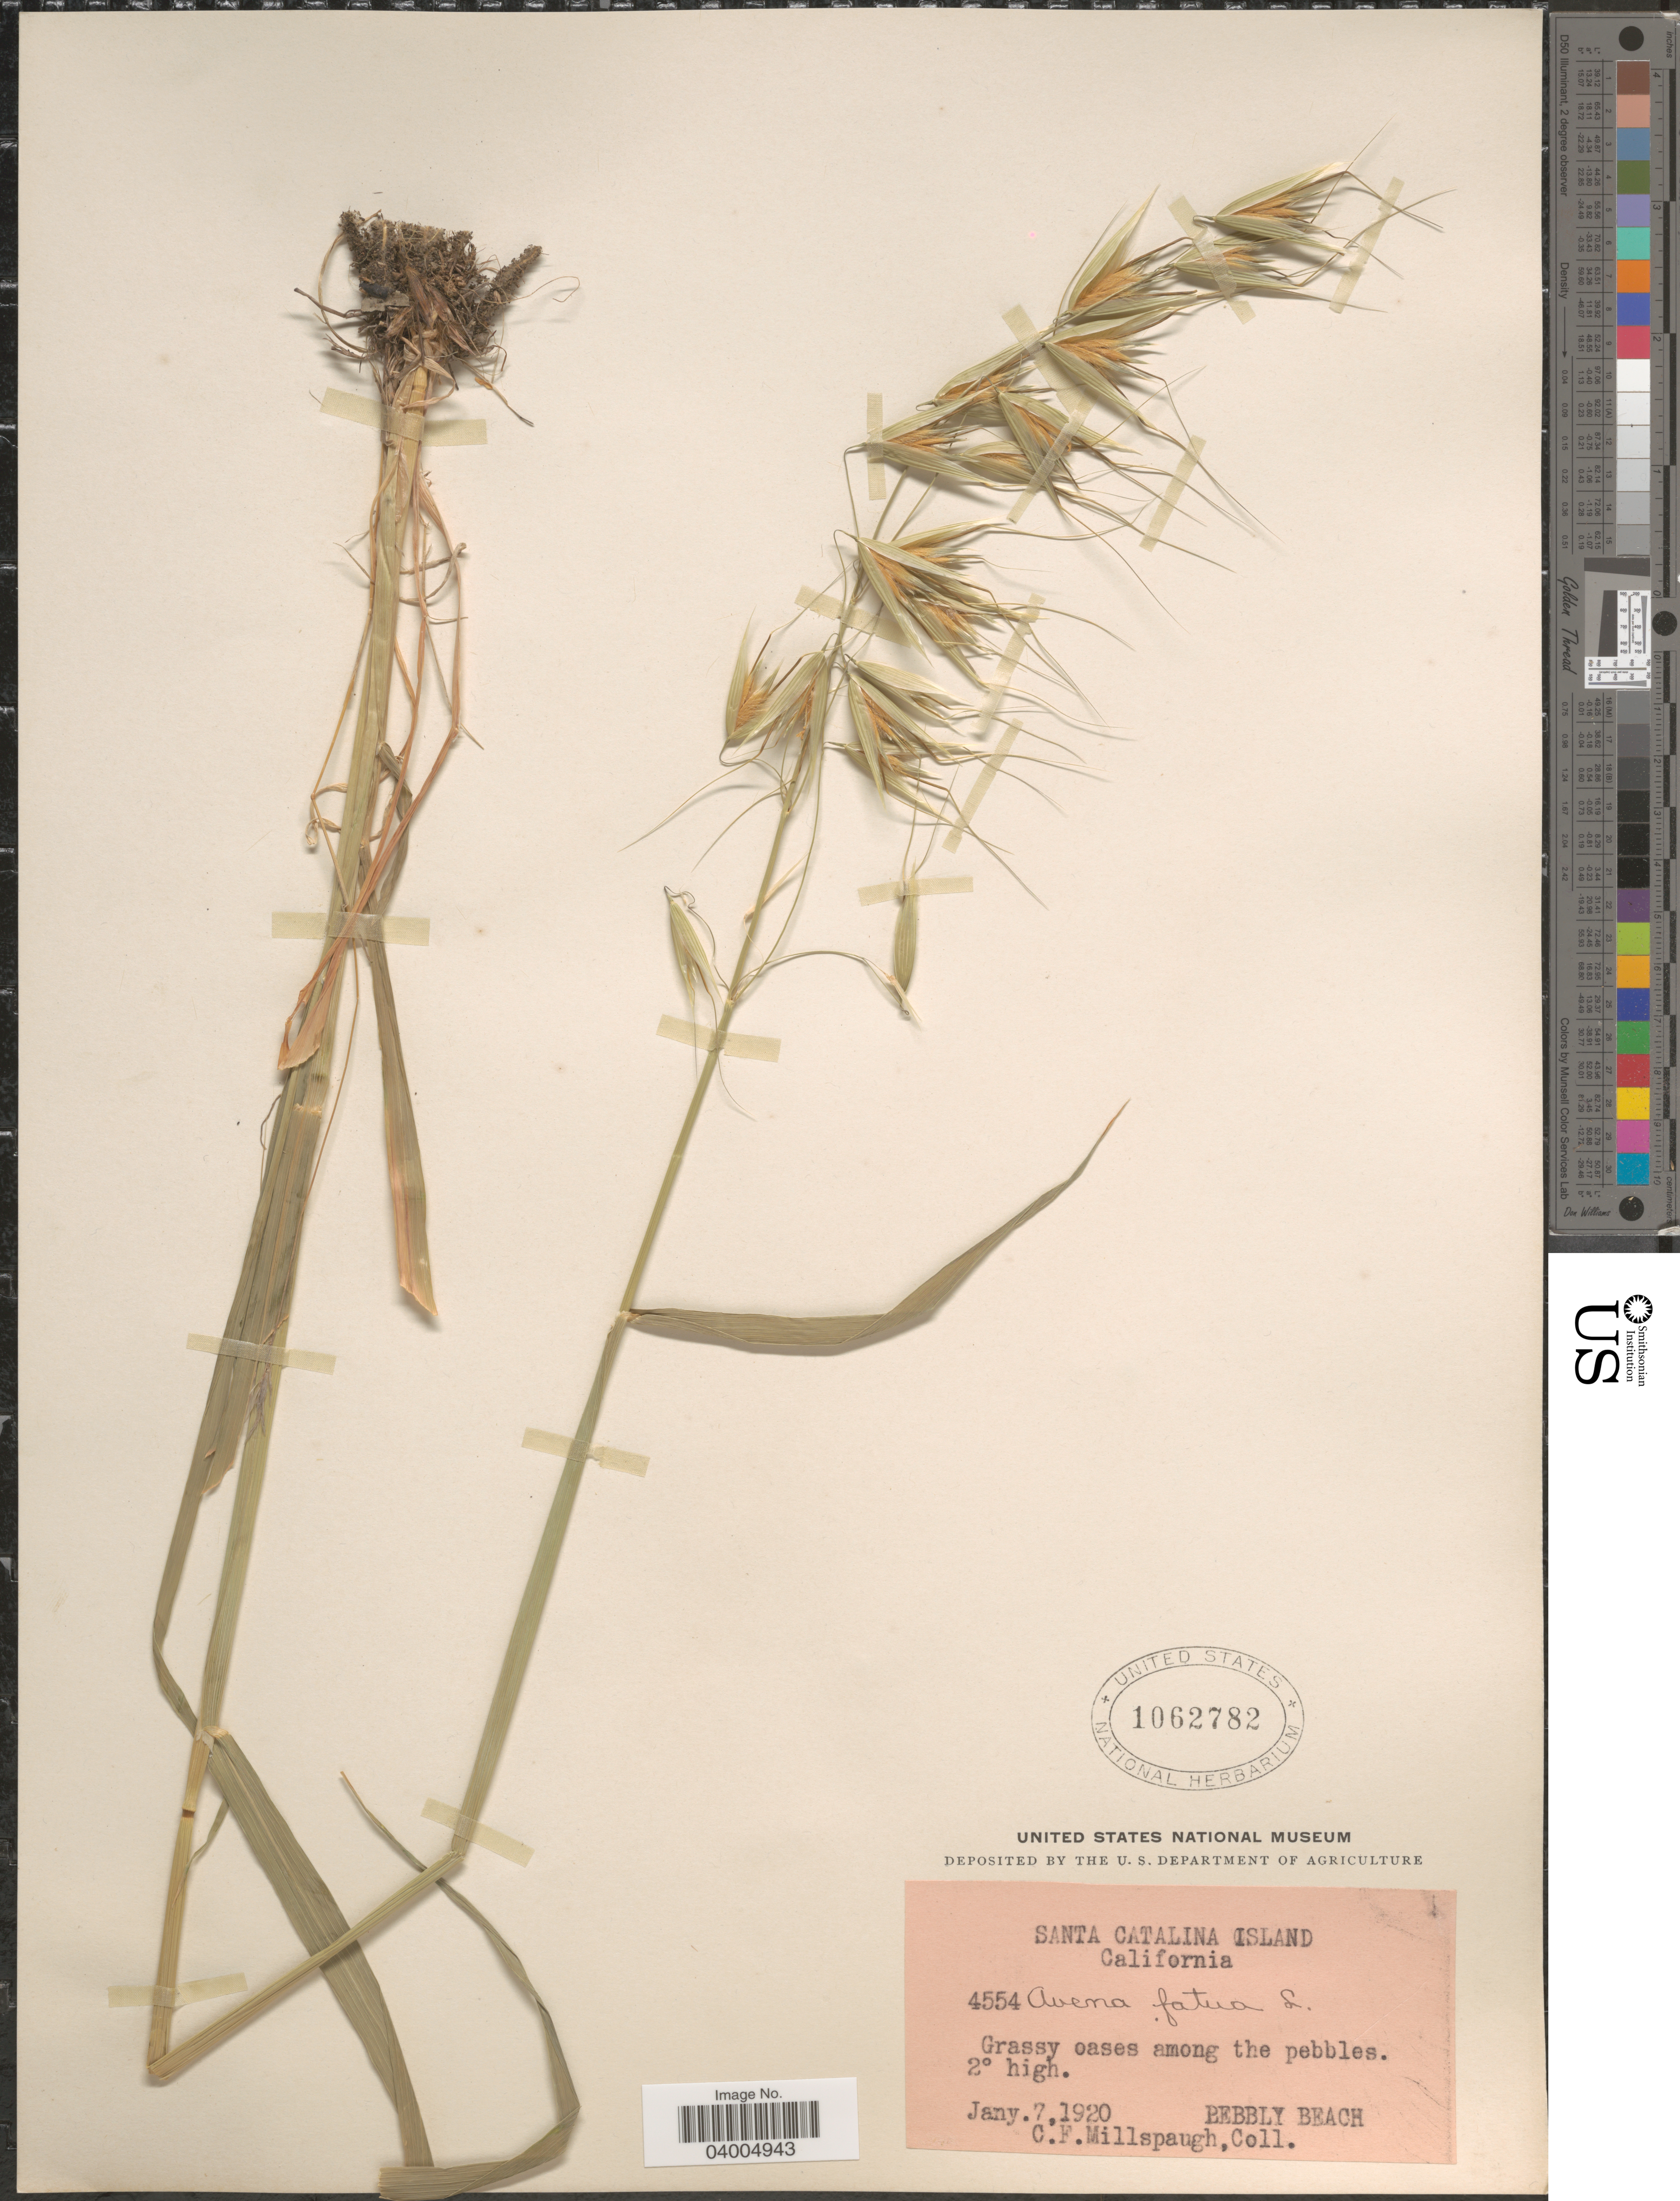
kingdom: Plantae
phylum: Tracheophyta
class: Liliopsida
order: Poales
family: Poaceae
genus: Avena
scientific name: Avena fatua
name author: L.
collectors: C. F. Millspaugh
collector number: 4554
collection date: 1920-01-07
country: United States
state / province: California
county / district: Los Angeles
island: Santa Catalina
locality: Santa Catalina Island. Bebbly Beach.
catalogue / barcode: US 1062782